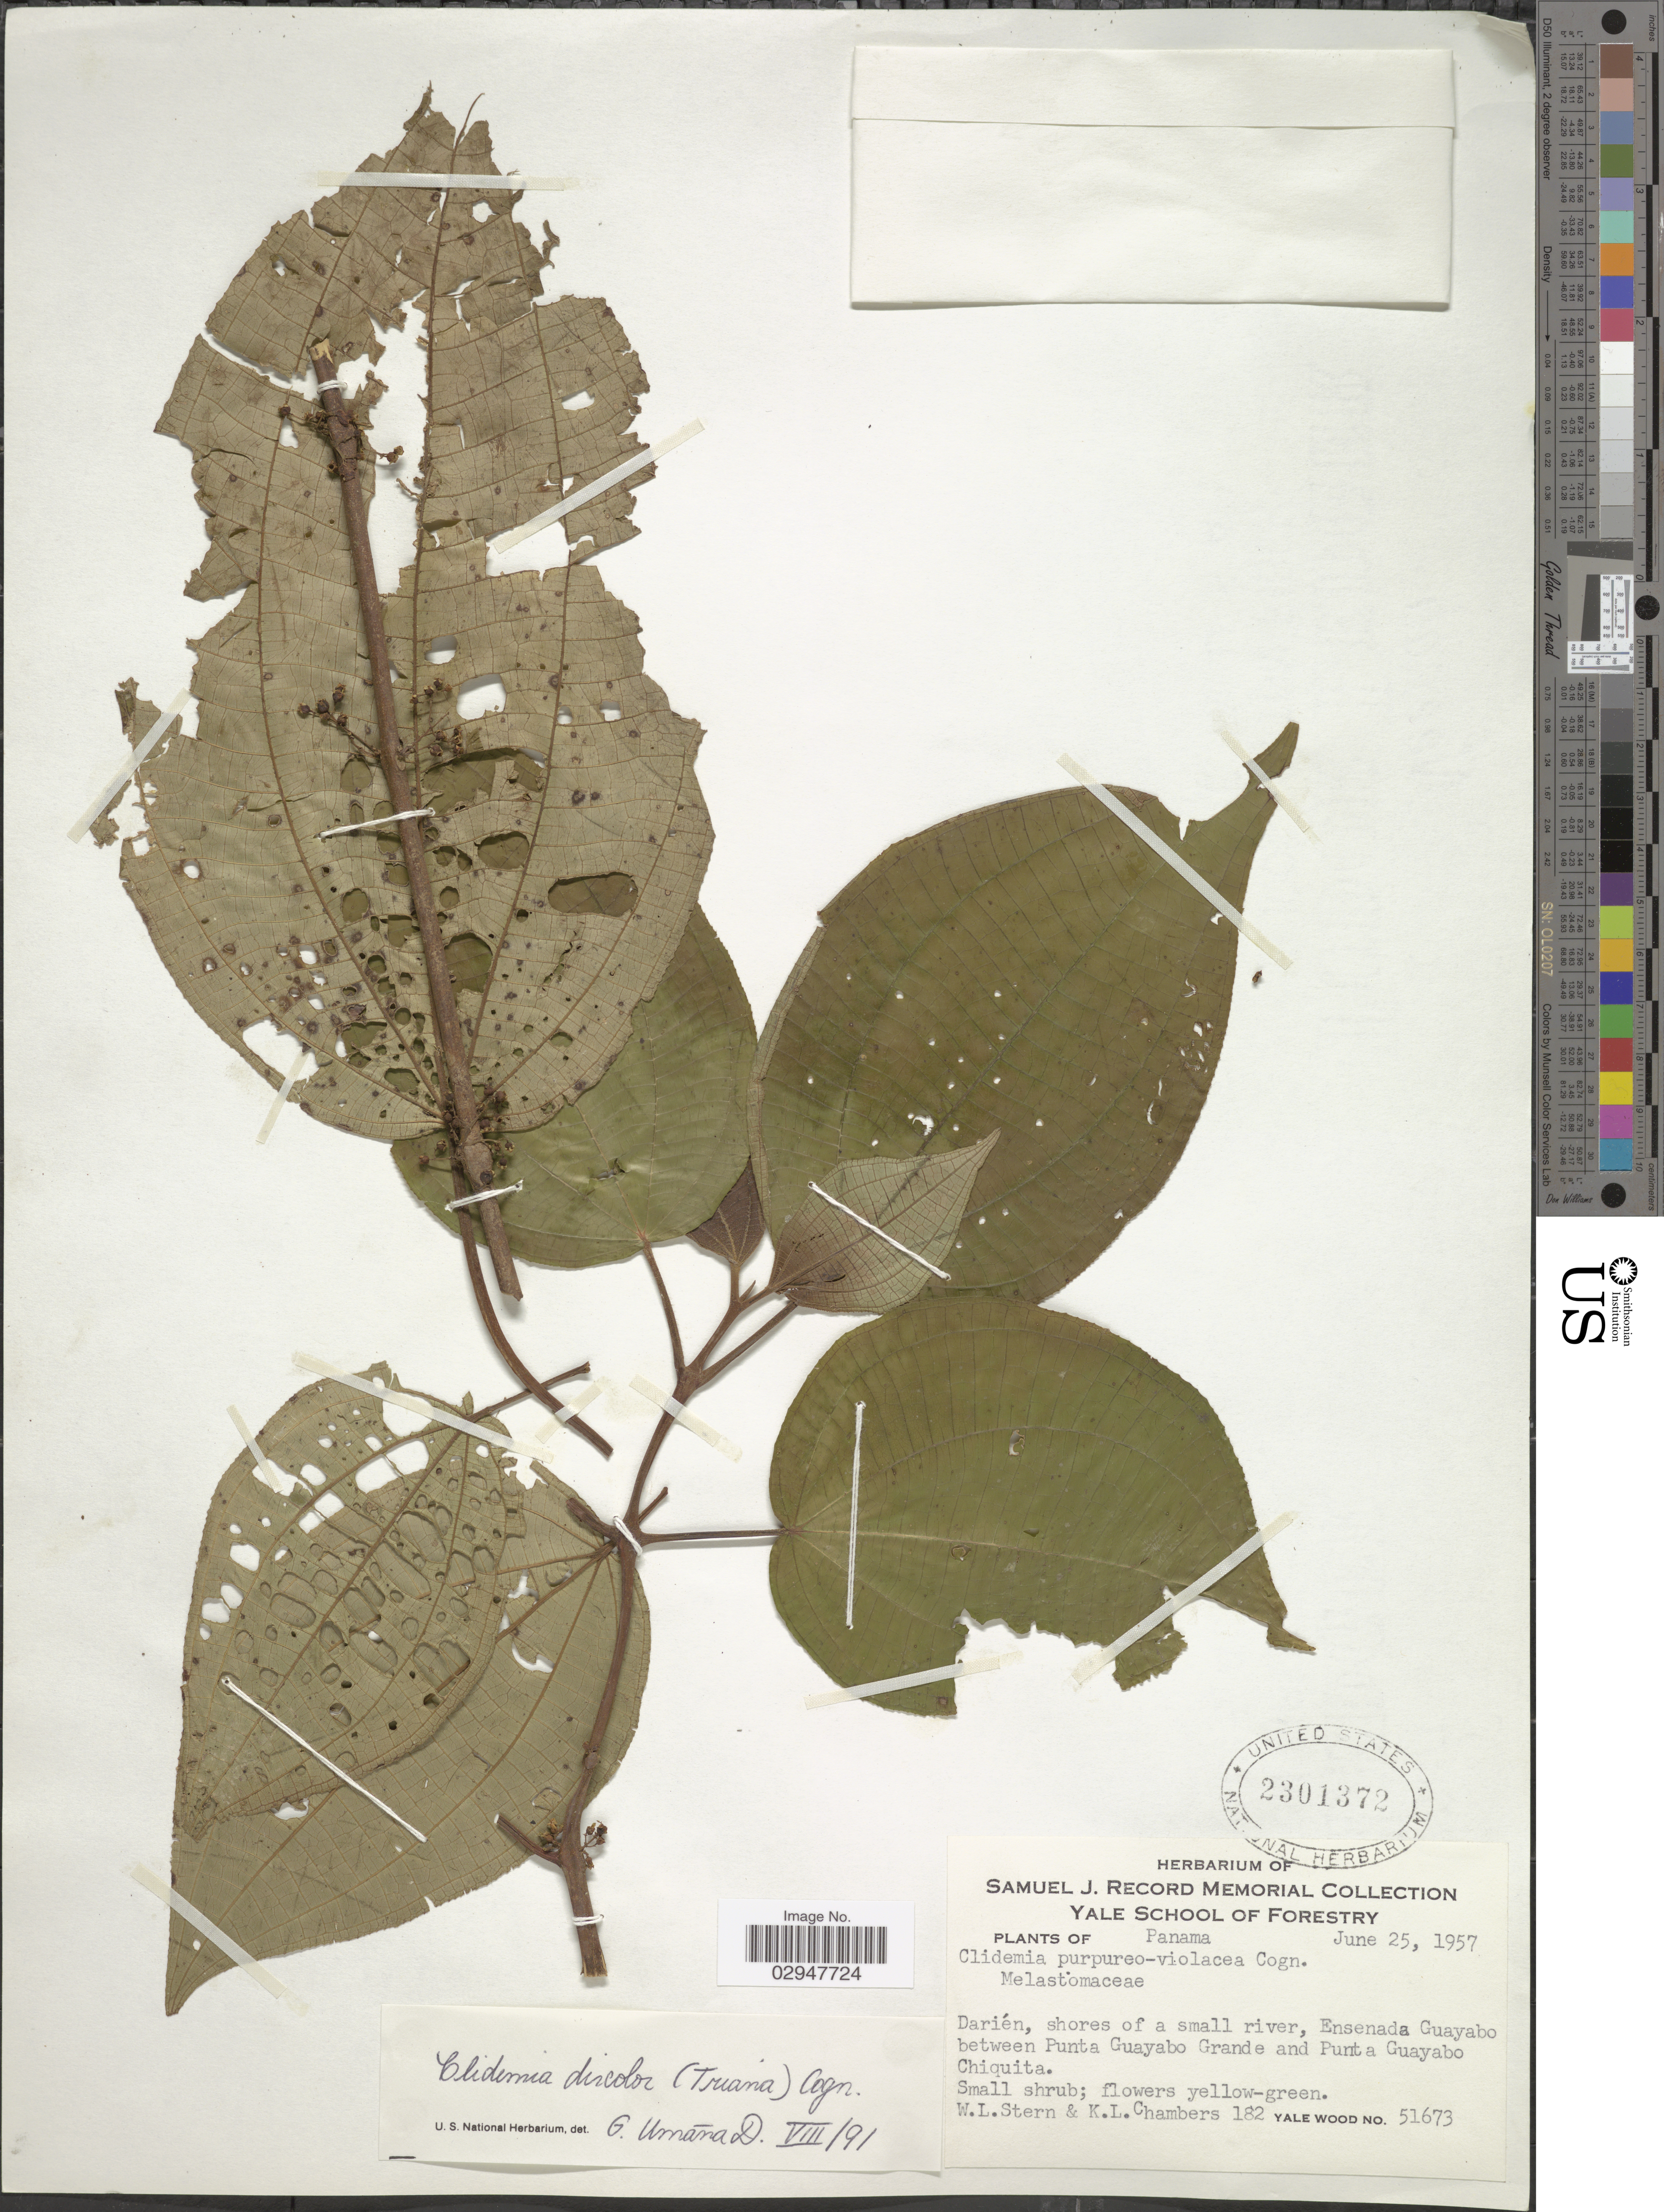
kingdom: Plantae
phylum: Tracheophyta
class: Magnoliopsida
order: Myrtales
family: Melastomataceae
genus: Clidemia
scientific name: Clidemia discolor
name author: (Triana) Cogn.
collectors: W. L. Stern & K. Chambers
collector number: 182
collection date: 1957-06-25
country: Panama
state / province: Darién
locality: Darién, shores of a small river, Ensenada Guayabo between Punta Guayabo Grande and Punta Guayabo Chiquita.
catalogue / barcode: US 2301372